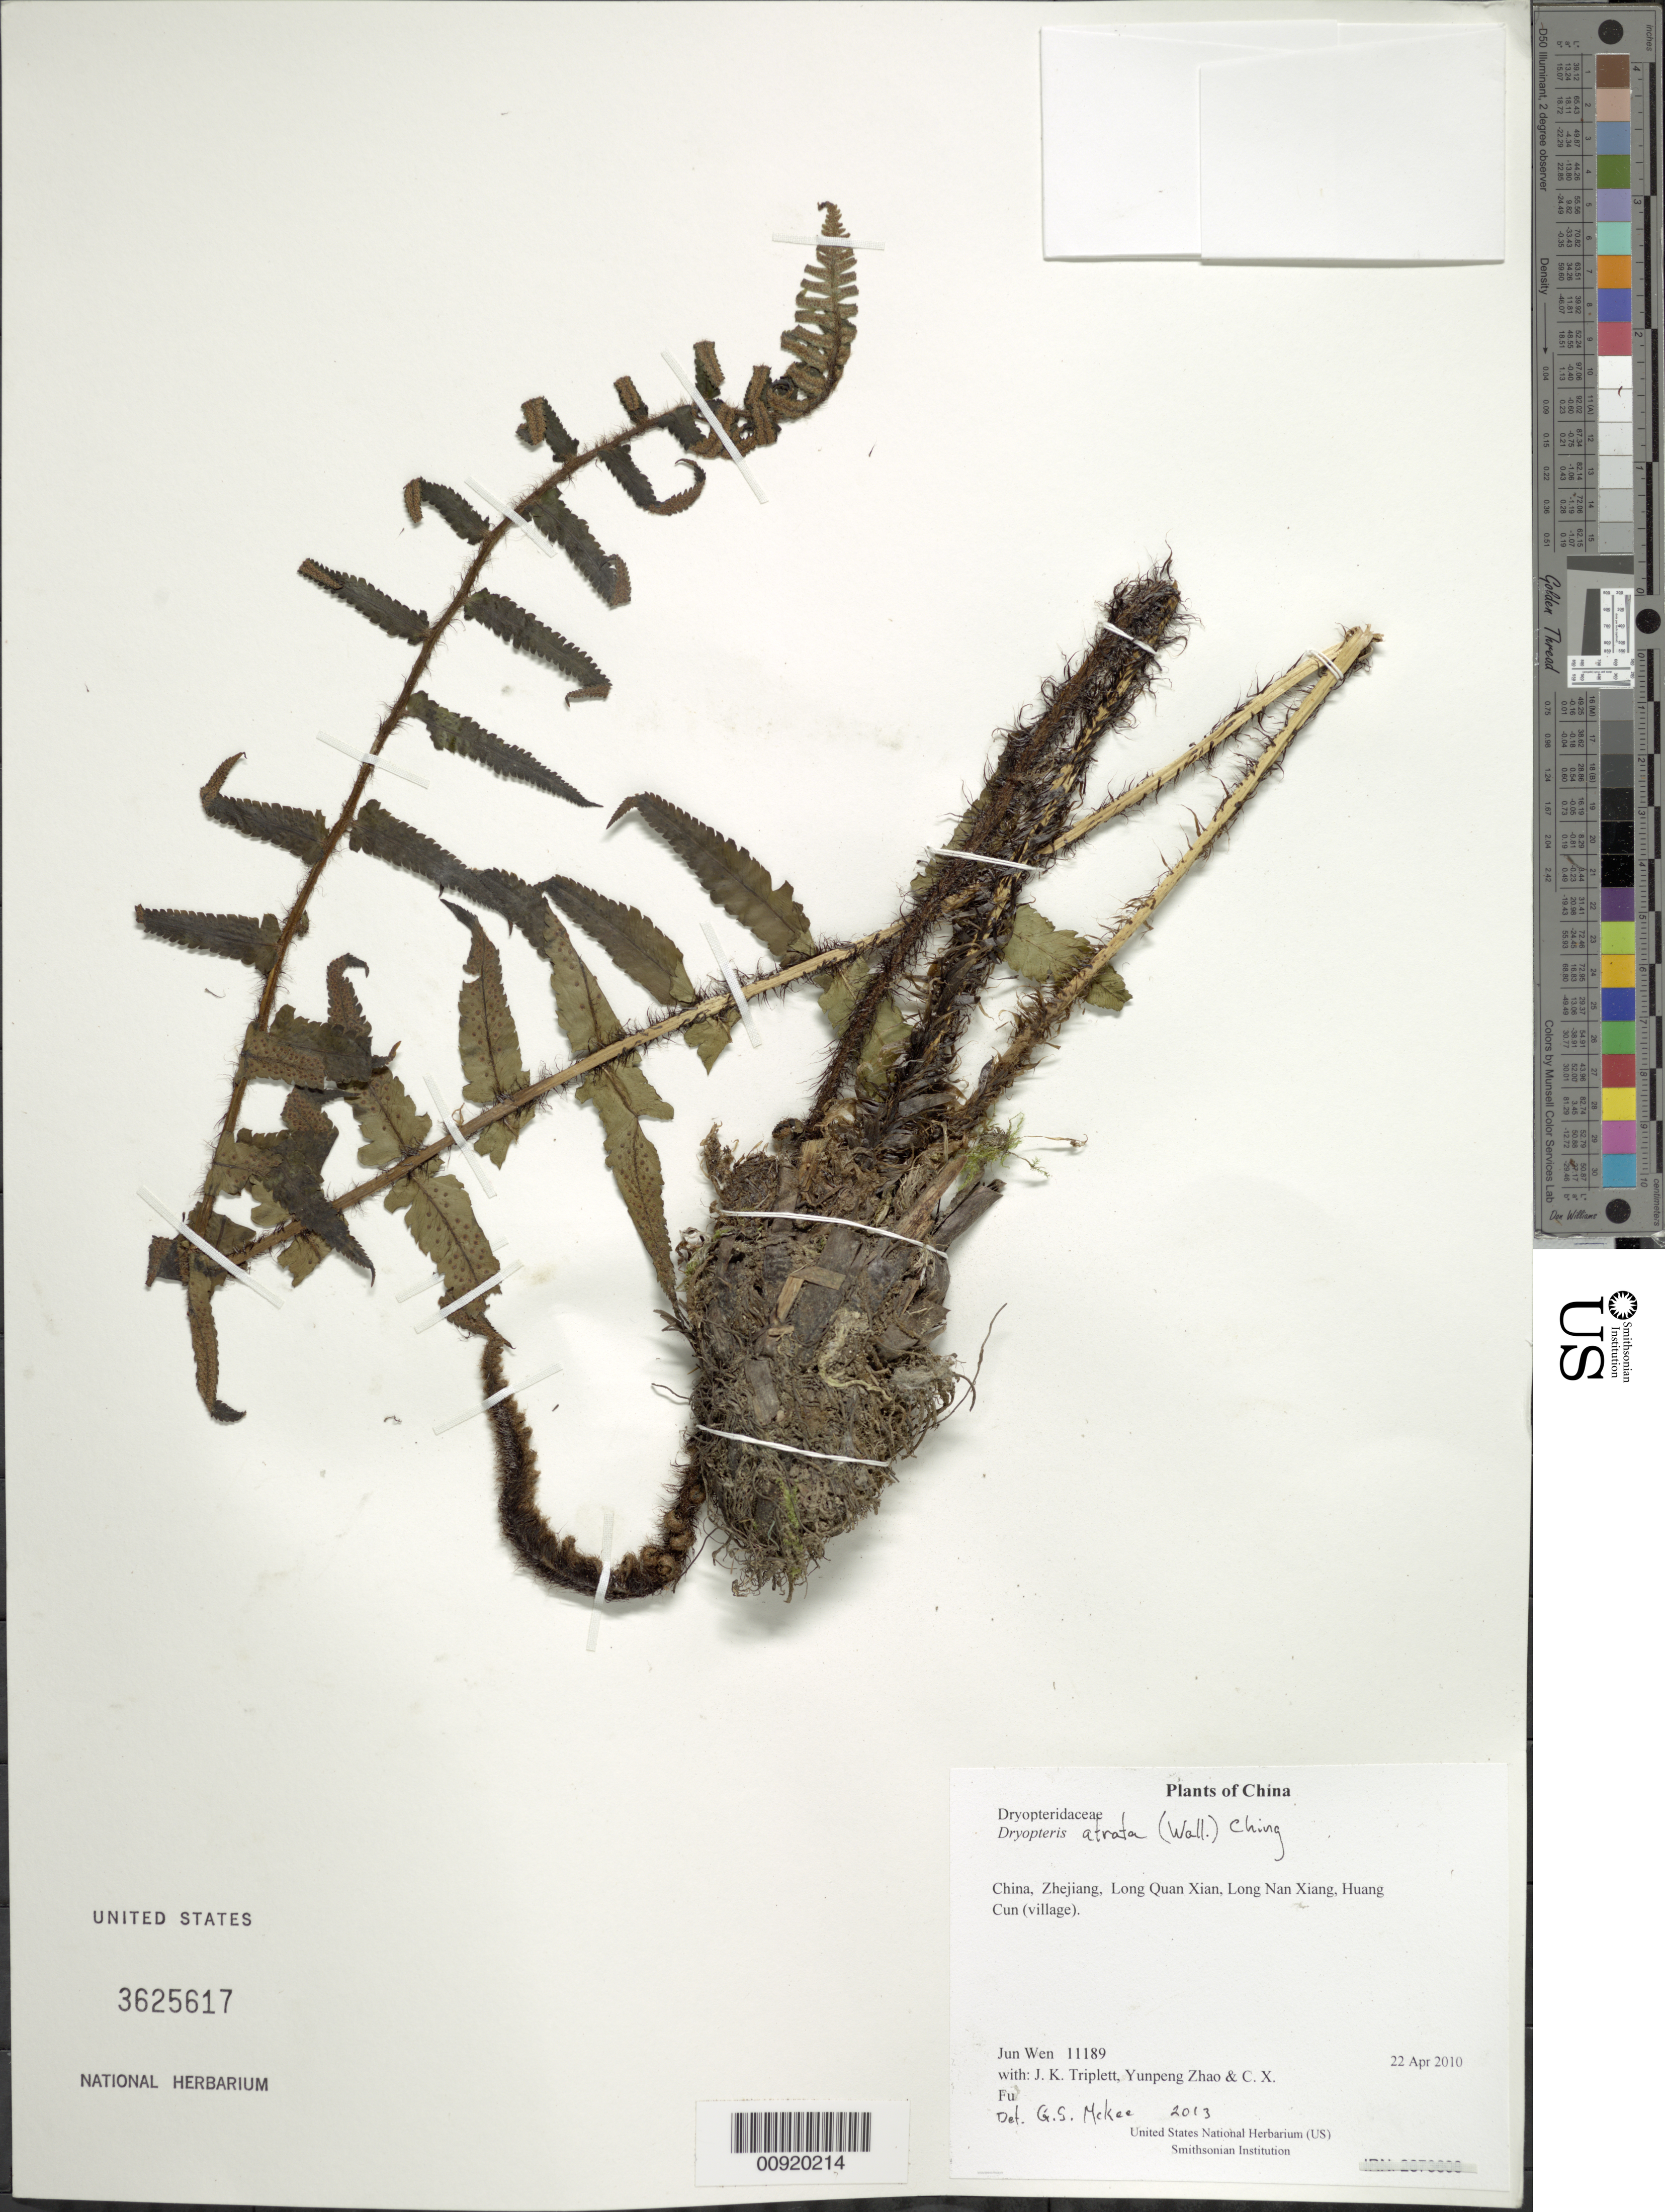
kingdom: Plantae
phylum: Tracheophyta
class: Polypodiopsida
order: Polypodiales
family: Dryopteridaceae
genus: Dryopteris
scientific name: Dryopteris atrata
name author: (Wall. ex Kunze) Ching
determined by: McKee, G. S., (US), NMNH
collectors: J. Wen, J. K. Triplett, Yunpeng Zhao & C. X. Fu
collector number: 11189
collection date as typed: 22 Apr 2010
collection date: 2010-04-22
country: China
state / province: Zhejiang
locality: Long Quan Xian, Long Nan Xiang, Huang Cun (village)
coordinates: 27 55.614 N, 119 14.138 E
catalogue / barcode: US 3625617